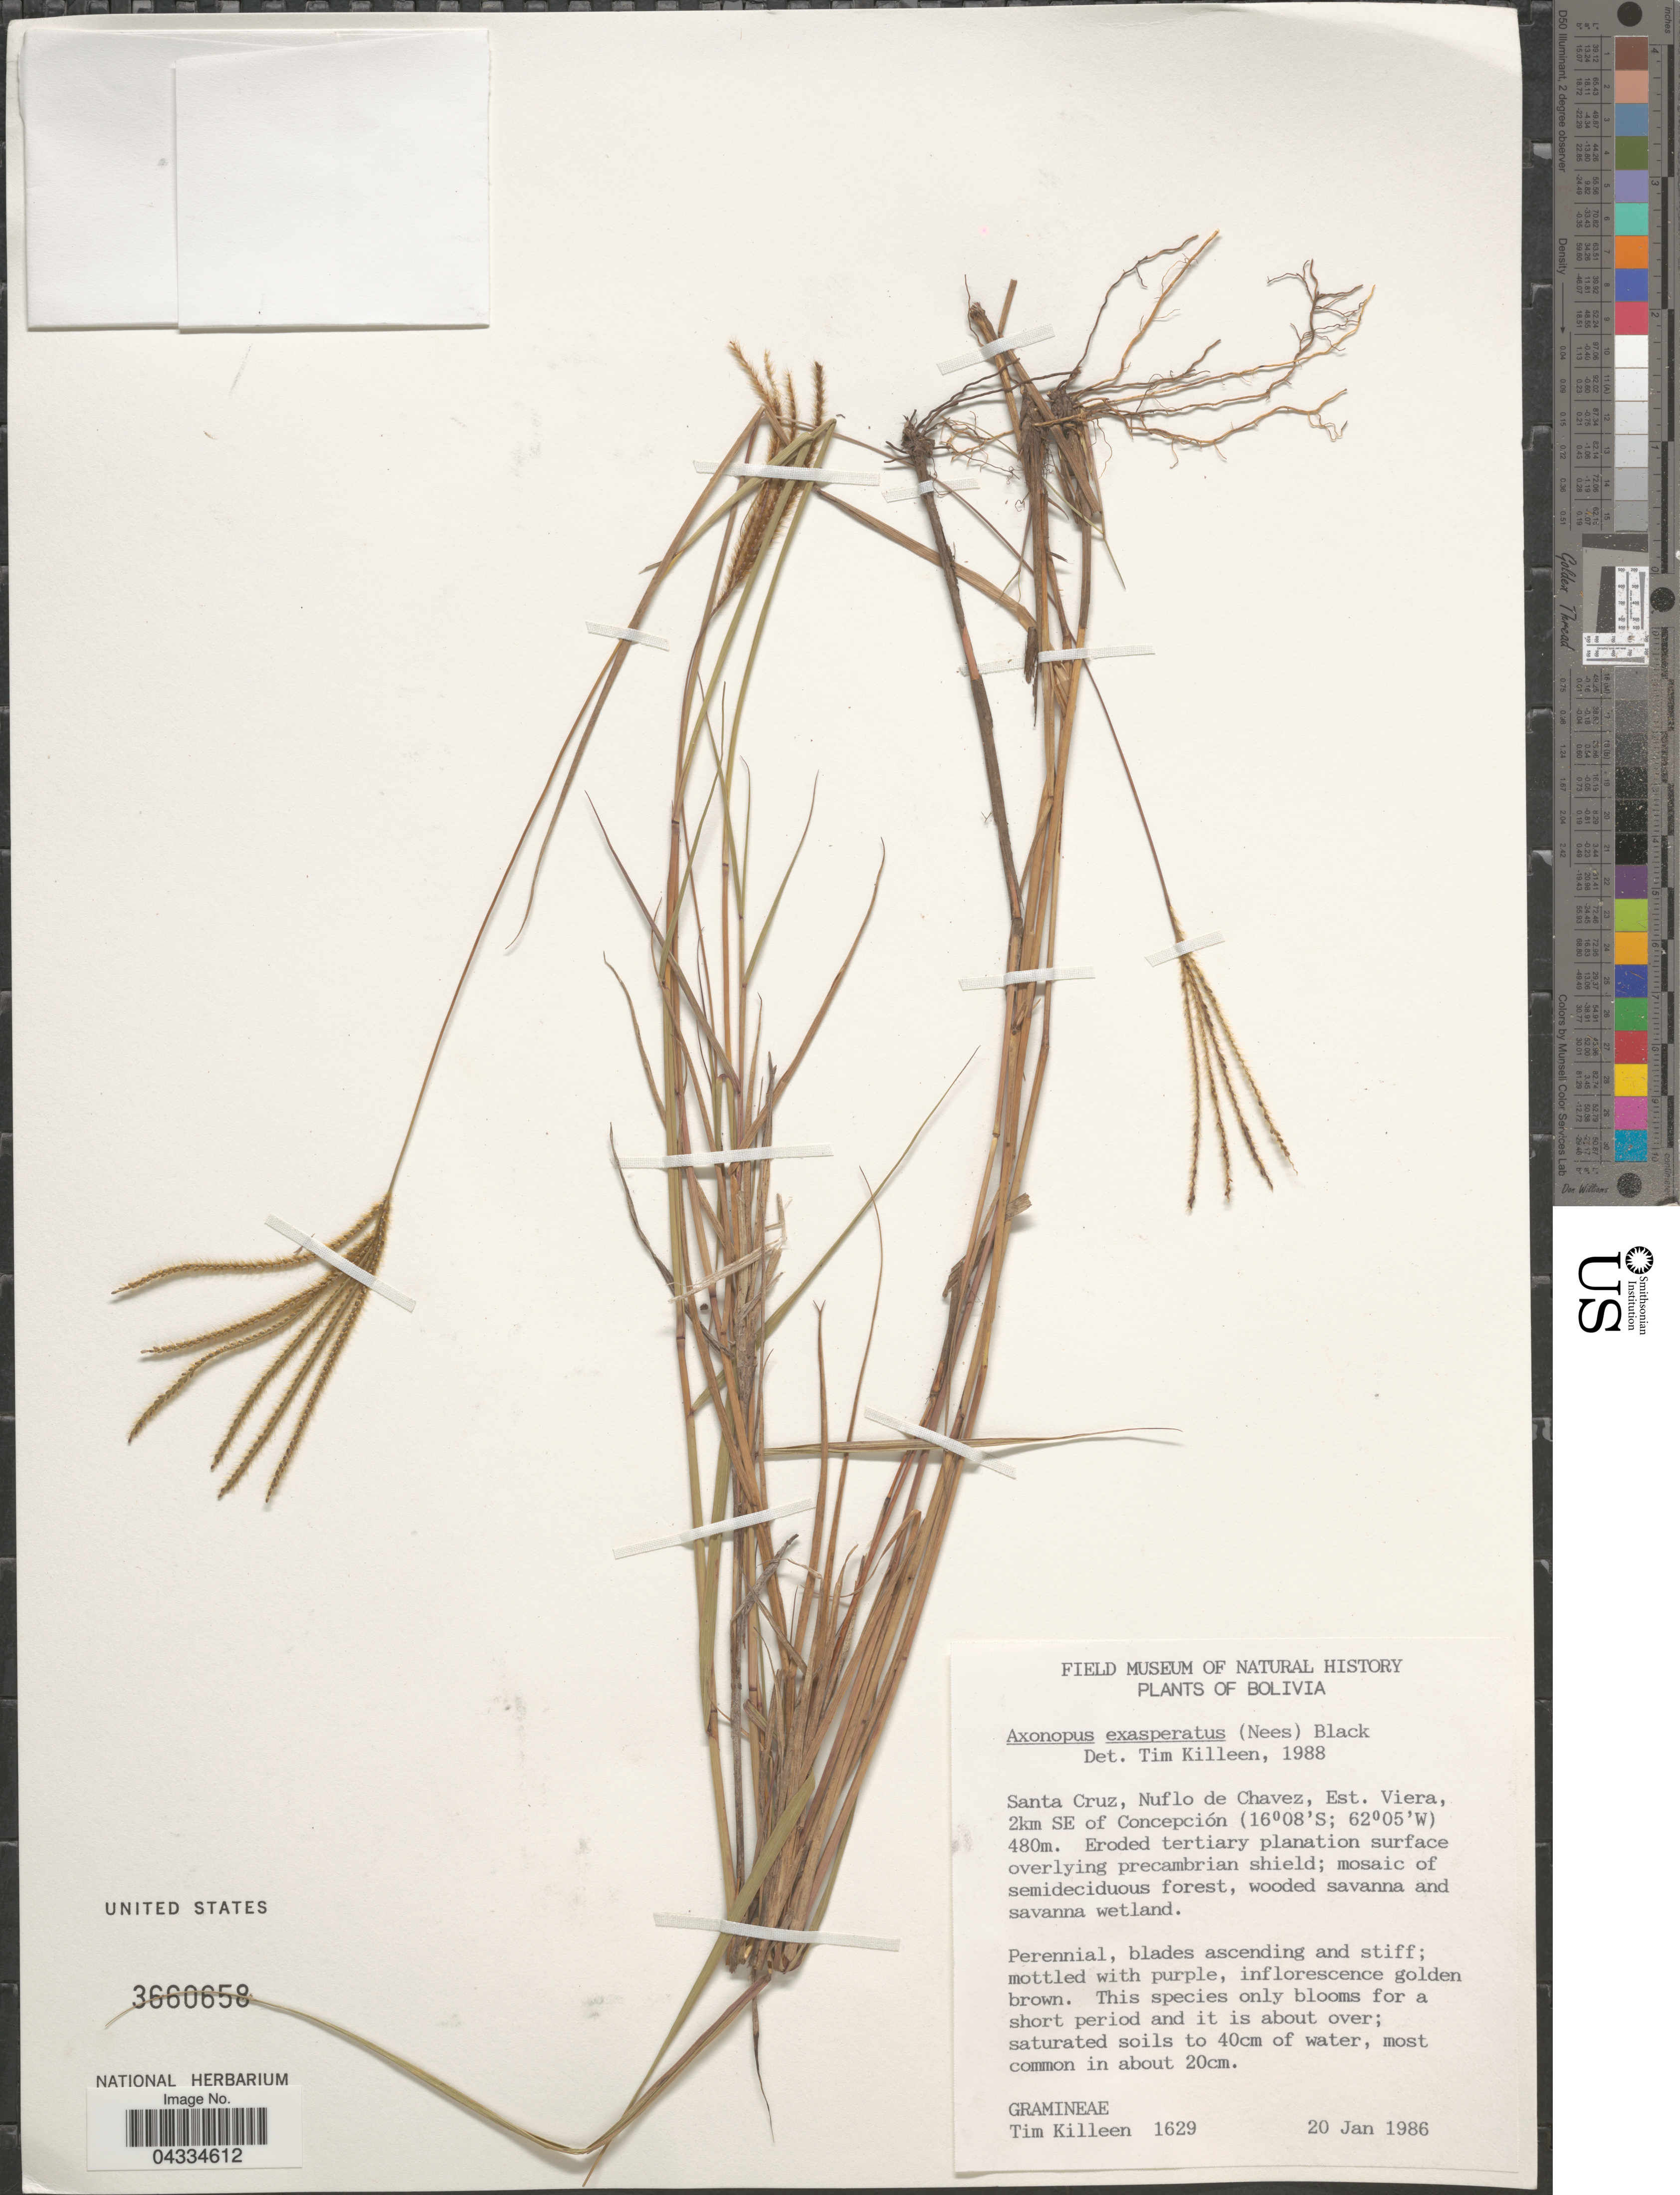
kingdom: Plantae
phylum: Tracheophyta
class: Liliopsida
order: Poales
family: Poaceae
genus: Axonopus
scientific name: Axonopus aureus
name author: P. Beauv.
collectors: T. J. Killeen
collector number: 1629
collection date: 1986-01-20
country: Bolivia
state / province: Santa Cruz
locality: Nuflo de Chavez, Est. Viera, 2km SE of Concepción.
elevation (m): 480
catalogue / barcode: US 3660658